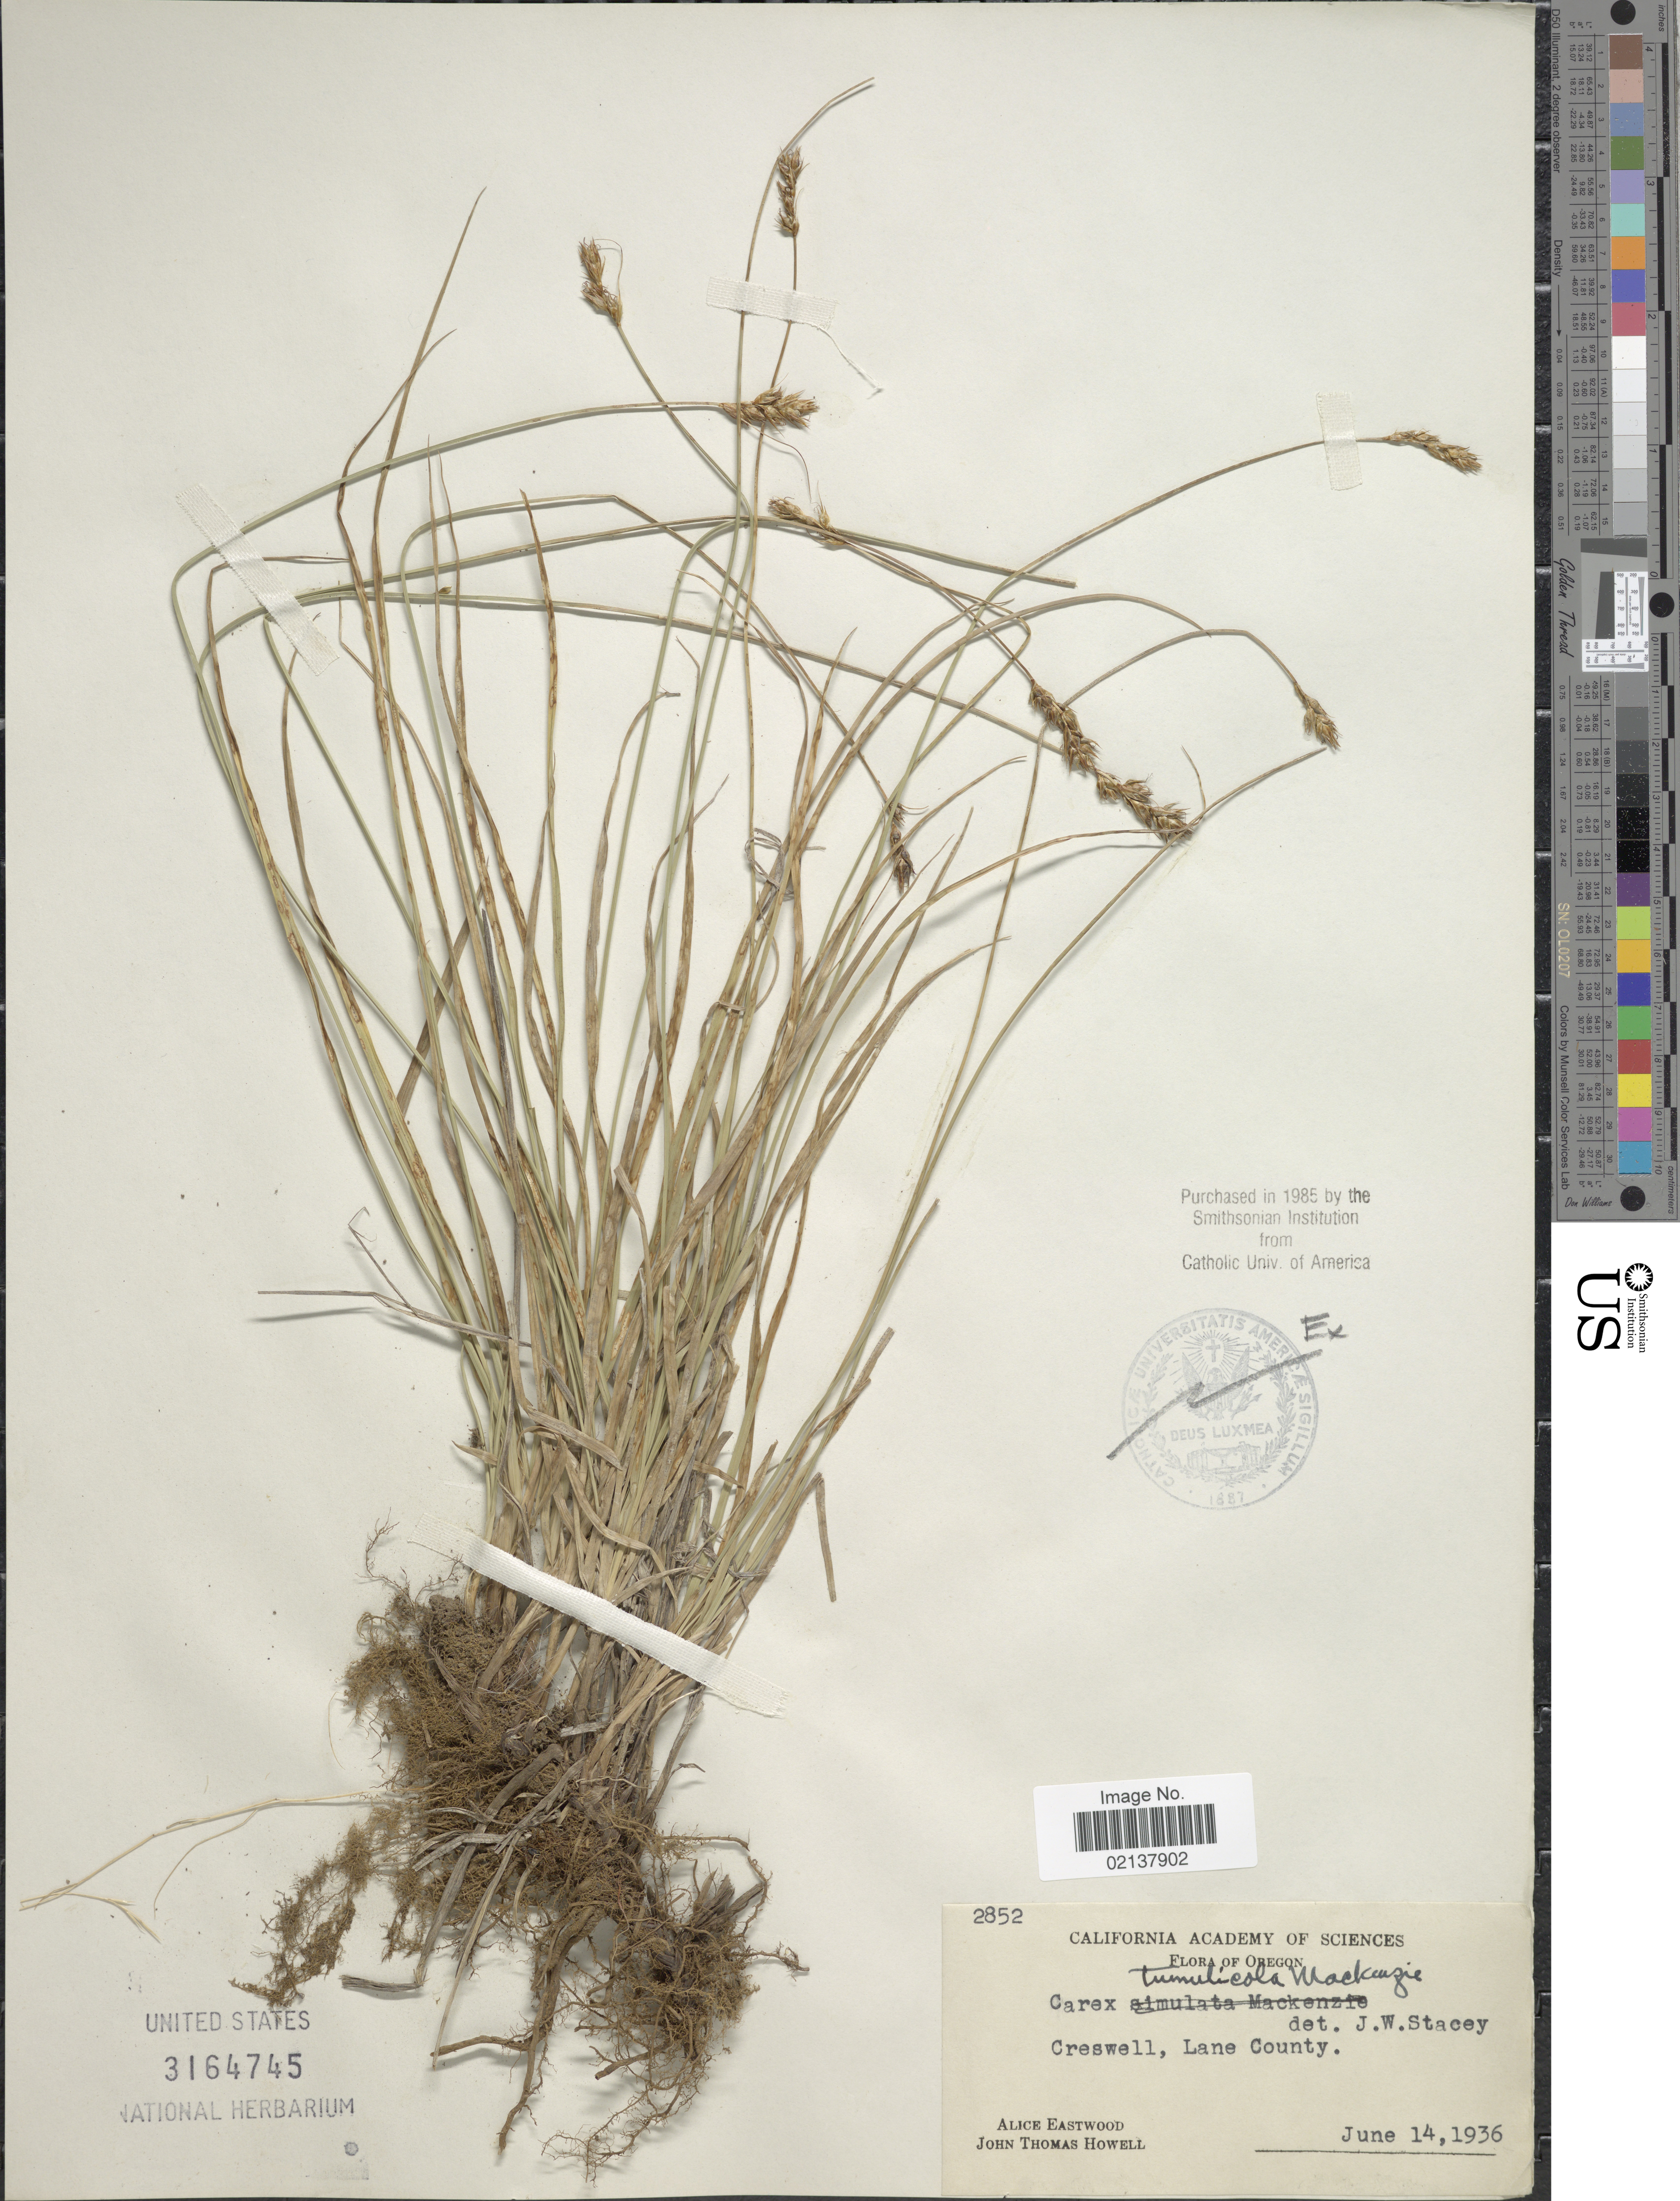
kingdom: Plantae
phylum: Tracheophyta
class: Liliopsida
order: Poales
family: Cyperaceae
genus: Carex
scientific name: Carex tumulicola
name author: Mack.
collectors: A. Eastwood & J. T. Howell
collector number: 2852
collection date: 1936-06-14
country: United States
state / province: Oregon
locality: Creswell, Lane County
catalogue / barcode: US 3164745